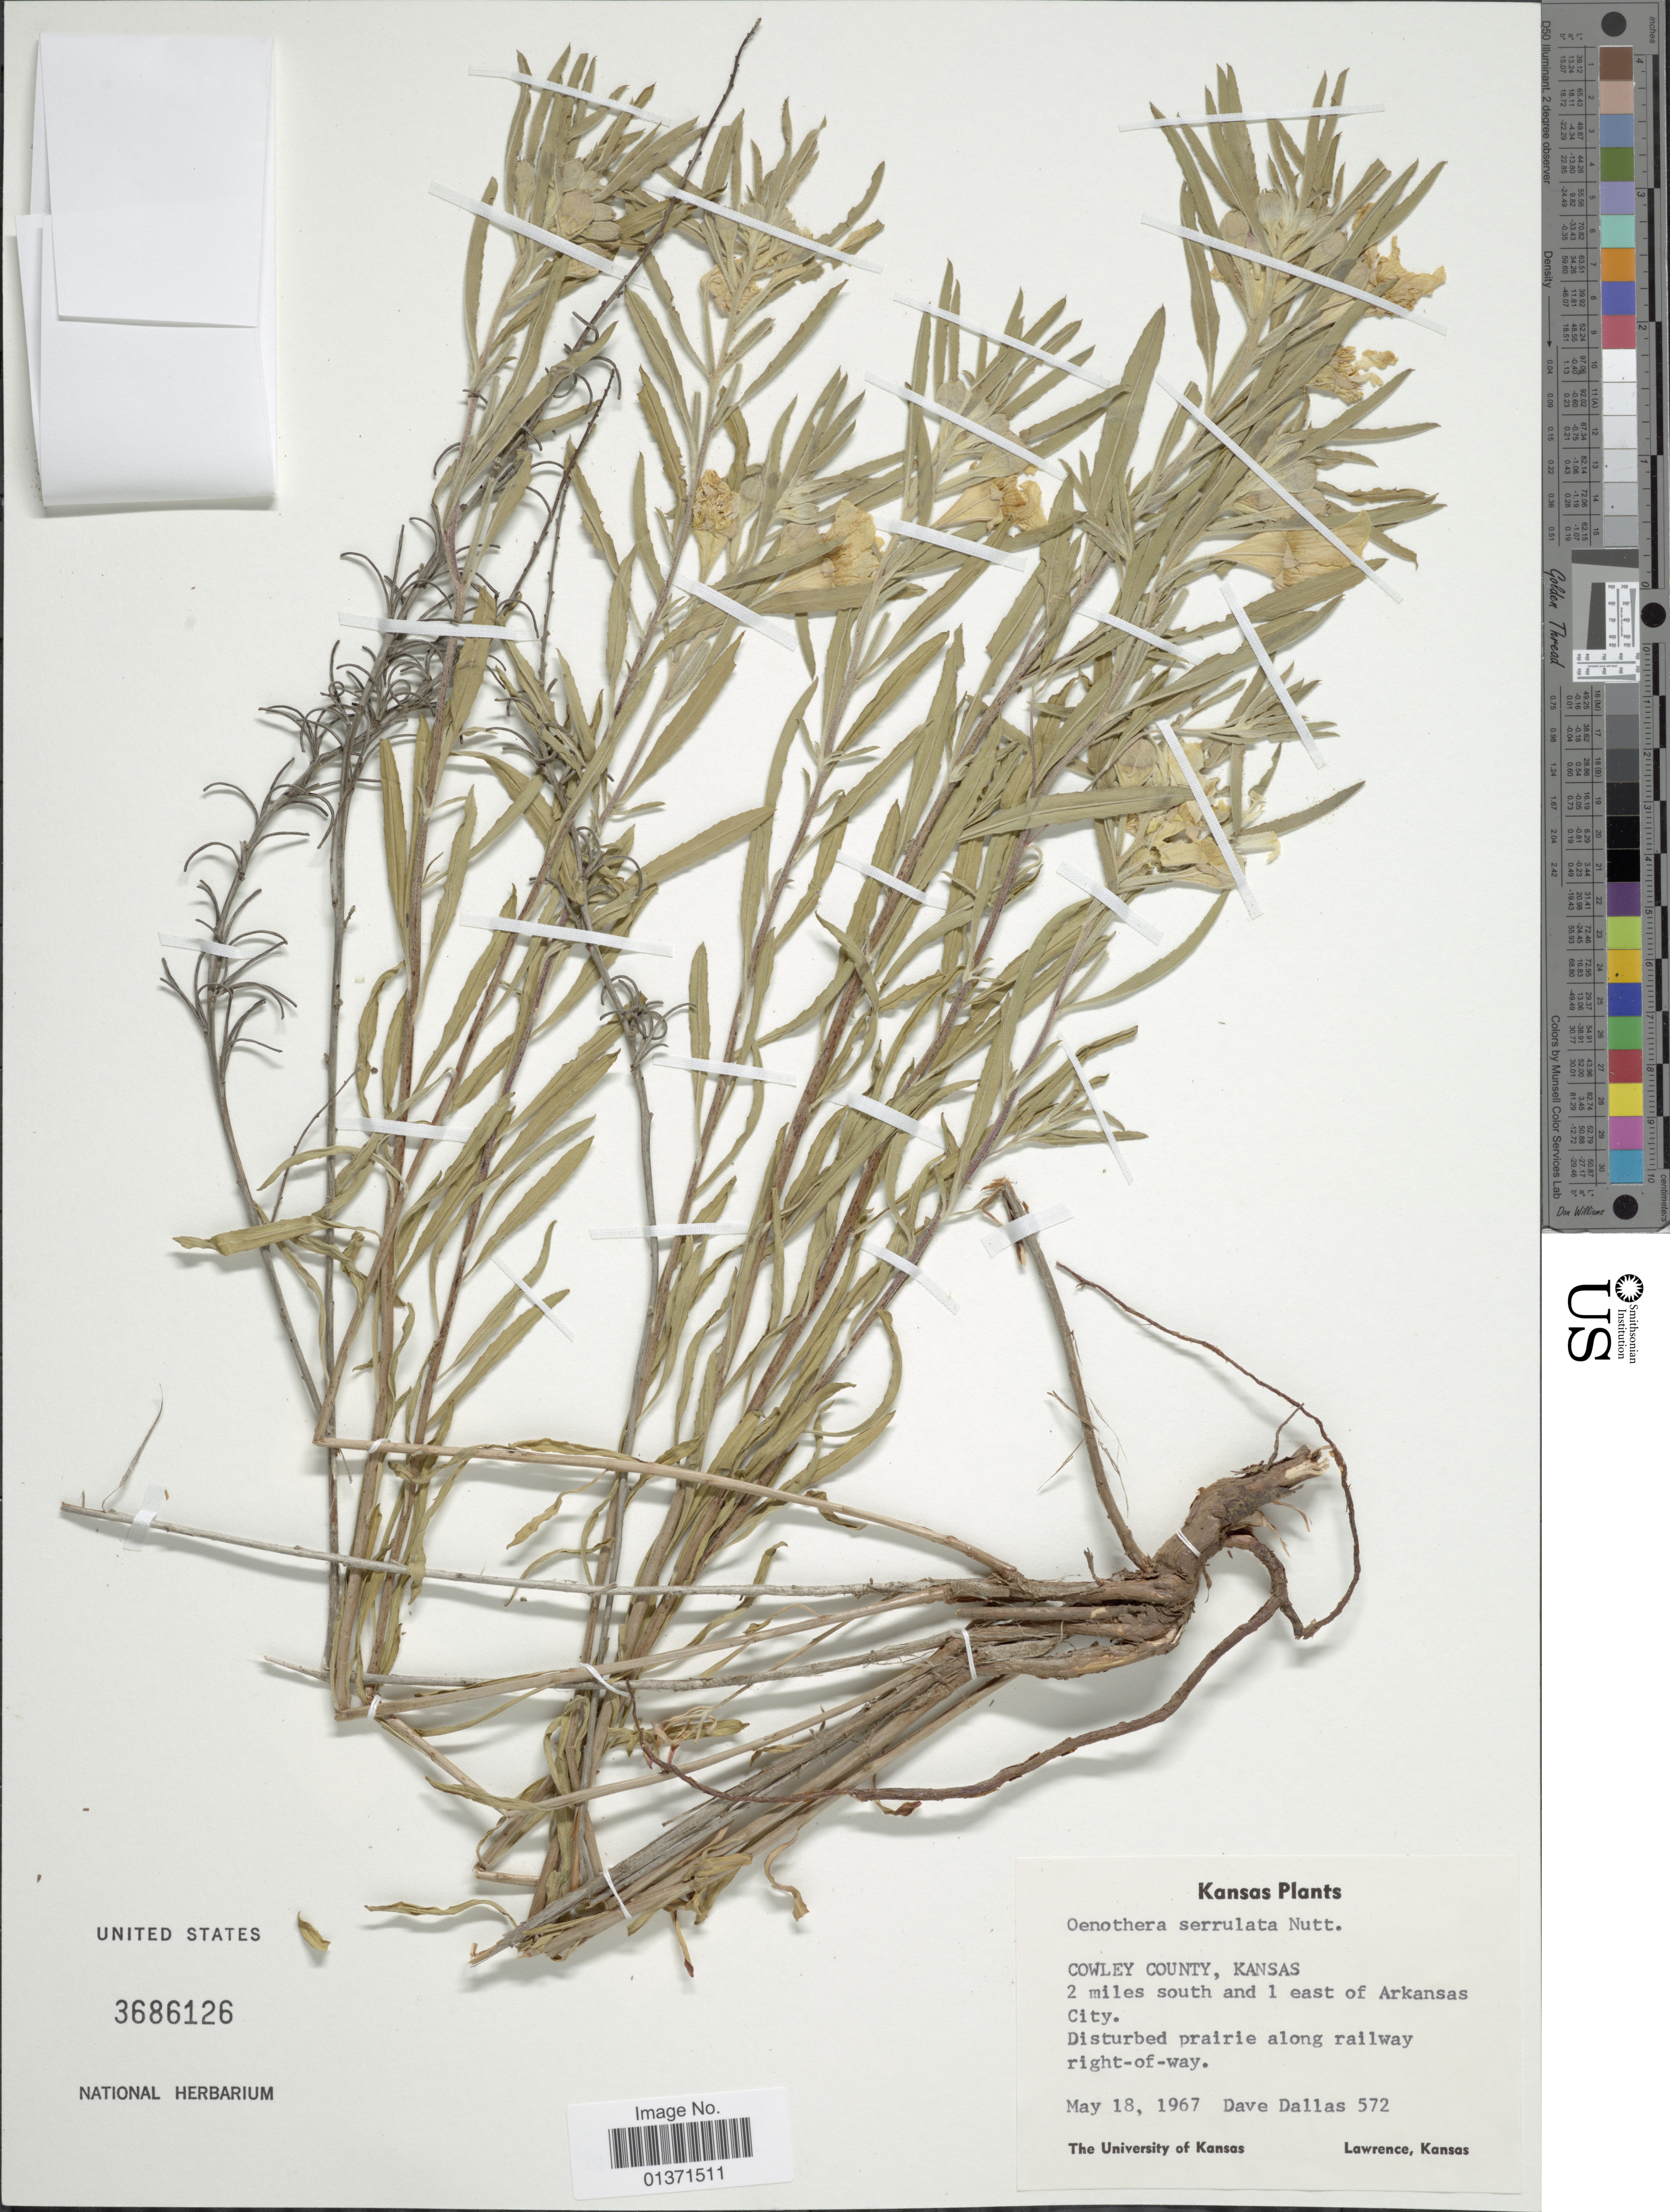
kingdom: Plantae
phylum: Tracheophyta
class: Magnoliopsida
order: Myrtales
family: Onagraceae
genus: Oenothera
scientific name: Oenothera serrulata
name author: Nutt.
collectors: D. Dallas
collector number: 572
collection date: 1967-05-18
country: United States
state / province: Kansas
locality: Cowley County, 2 miles south and 1 east of Arkansas City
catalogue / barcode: US 3686126